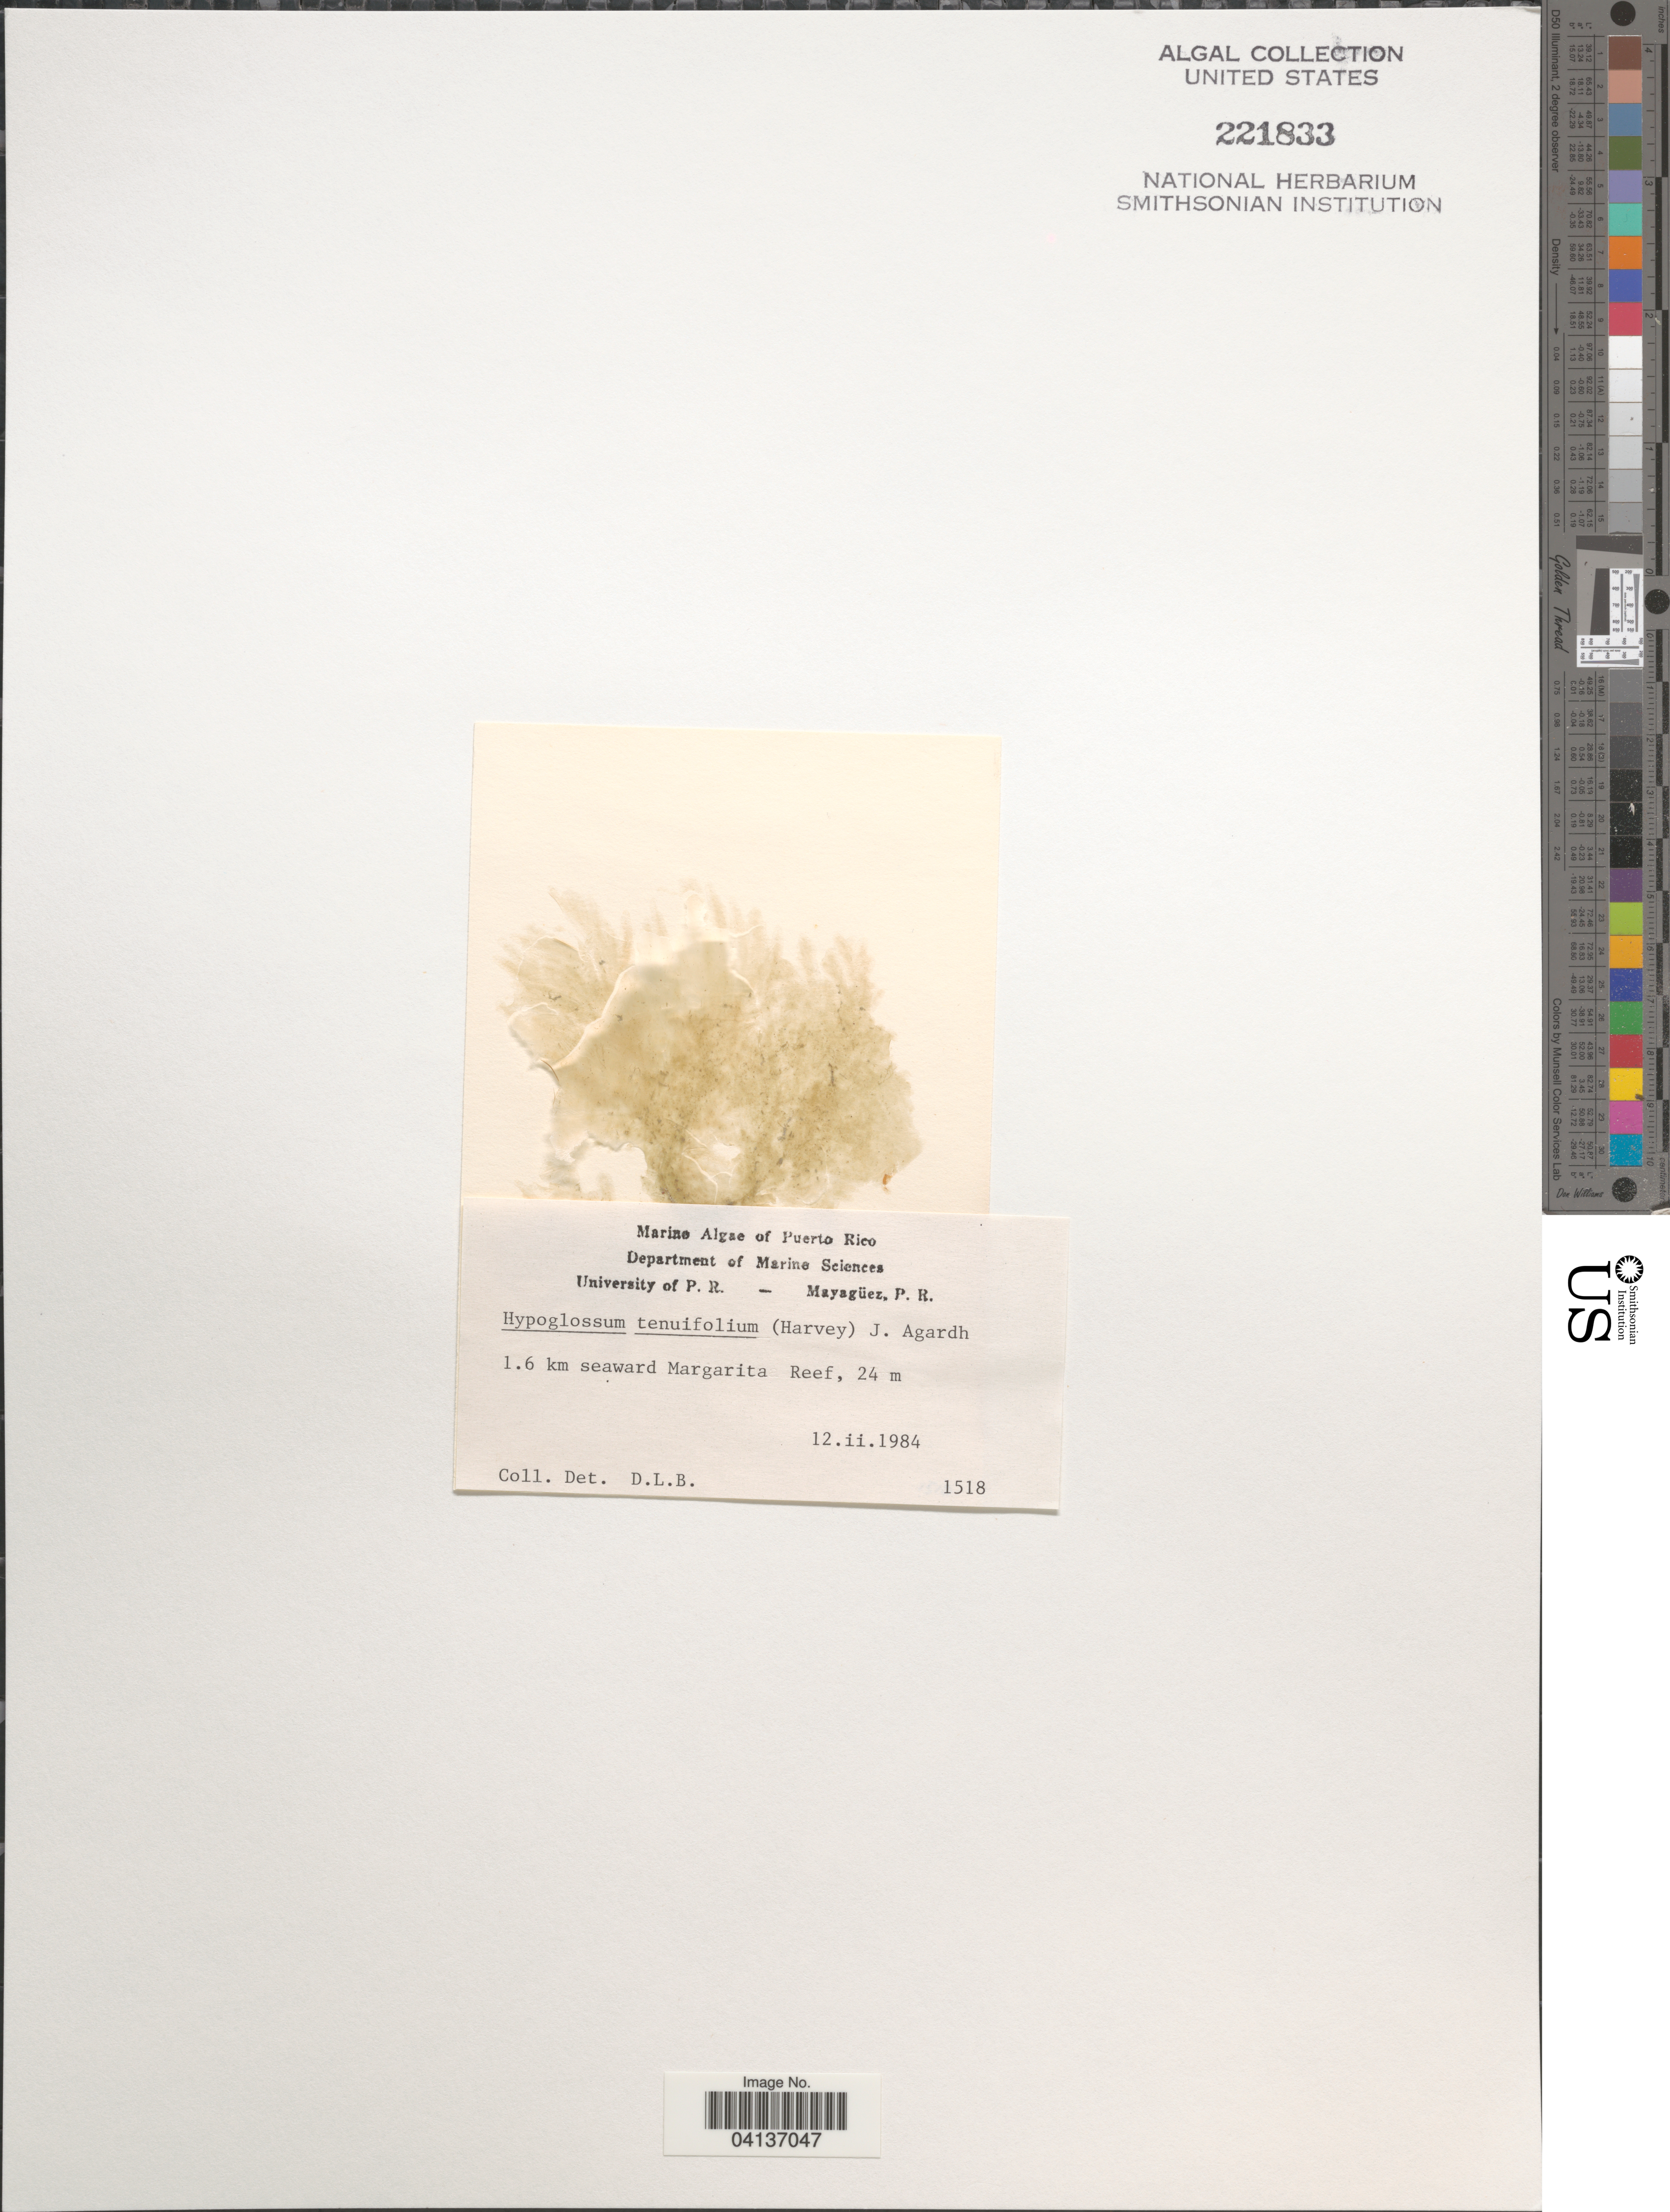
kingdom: Plantae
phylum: Rhodophyta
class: Florideophyceae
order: Ceramiales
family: Delesseriaceae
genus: Hypoglossum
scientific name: Hypoglossum tenuifolium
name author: (Harv.) J. Agardh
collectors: D. L. B.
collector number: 1518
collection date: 1984-02-12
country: Puerto Rico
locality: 1.6 km seaward Margarita Reef.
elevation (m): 24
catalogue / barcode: US 221833